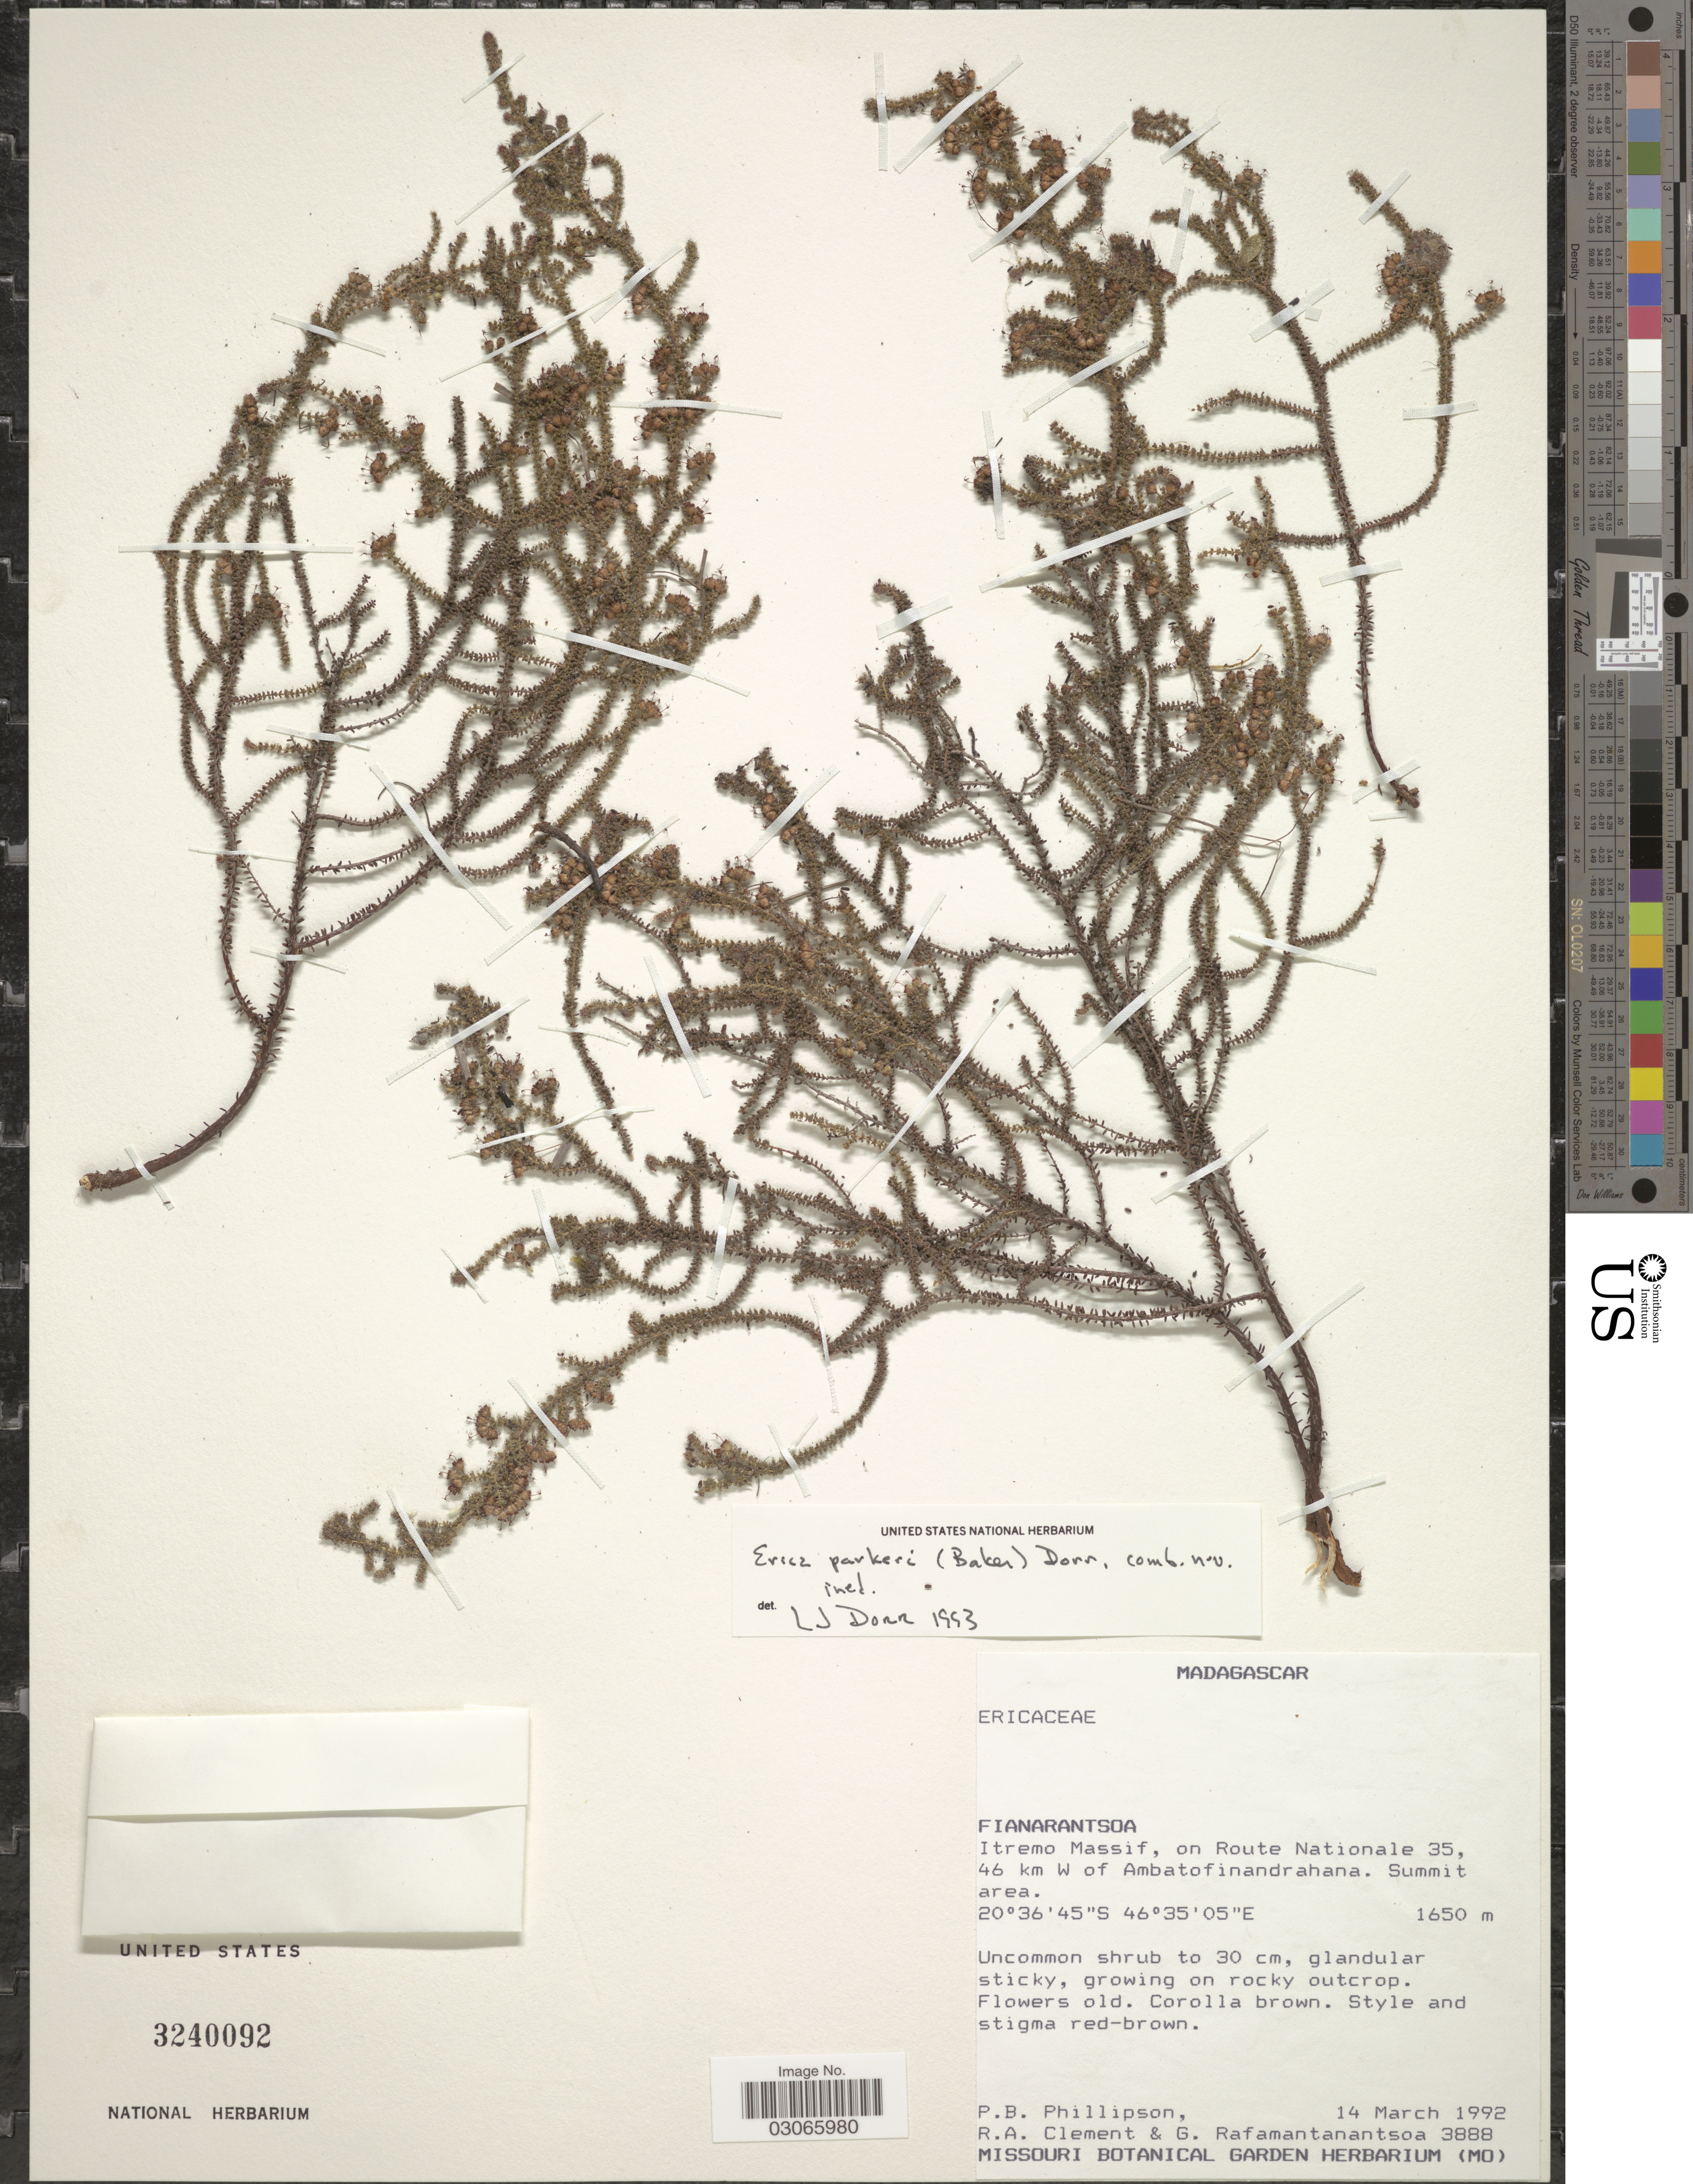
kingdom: Plantae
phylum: Tracheophyta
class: Magnoliopsida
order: Ericales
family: Ericaceae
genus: Erica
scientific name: Erica parkeri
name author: (Baker) Dorr & E.G.H. Oliv.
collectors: P. B. Phillipson, R. A.Clement & G. Rafamantanantsoa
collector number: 3888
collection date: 1992-03-14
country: Madagascar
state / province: Amoron'i Mania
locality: Itremo Massif, on Route Nationale 35, 46 km W of Ambatofinandrahana. Summit area.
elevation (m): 1650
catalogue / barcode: US 3240092